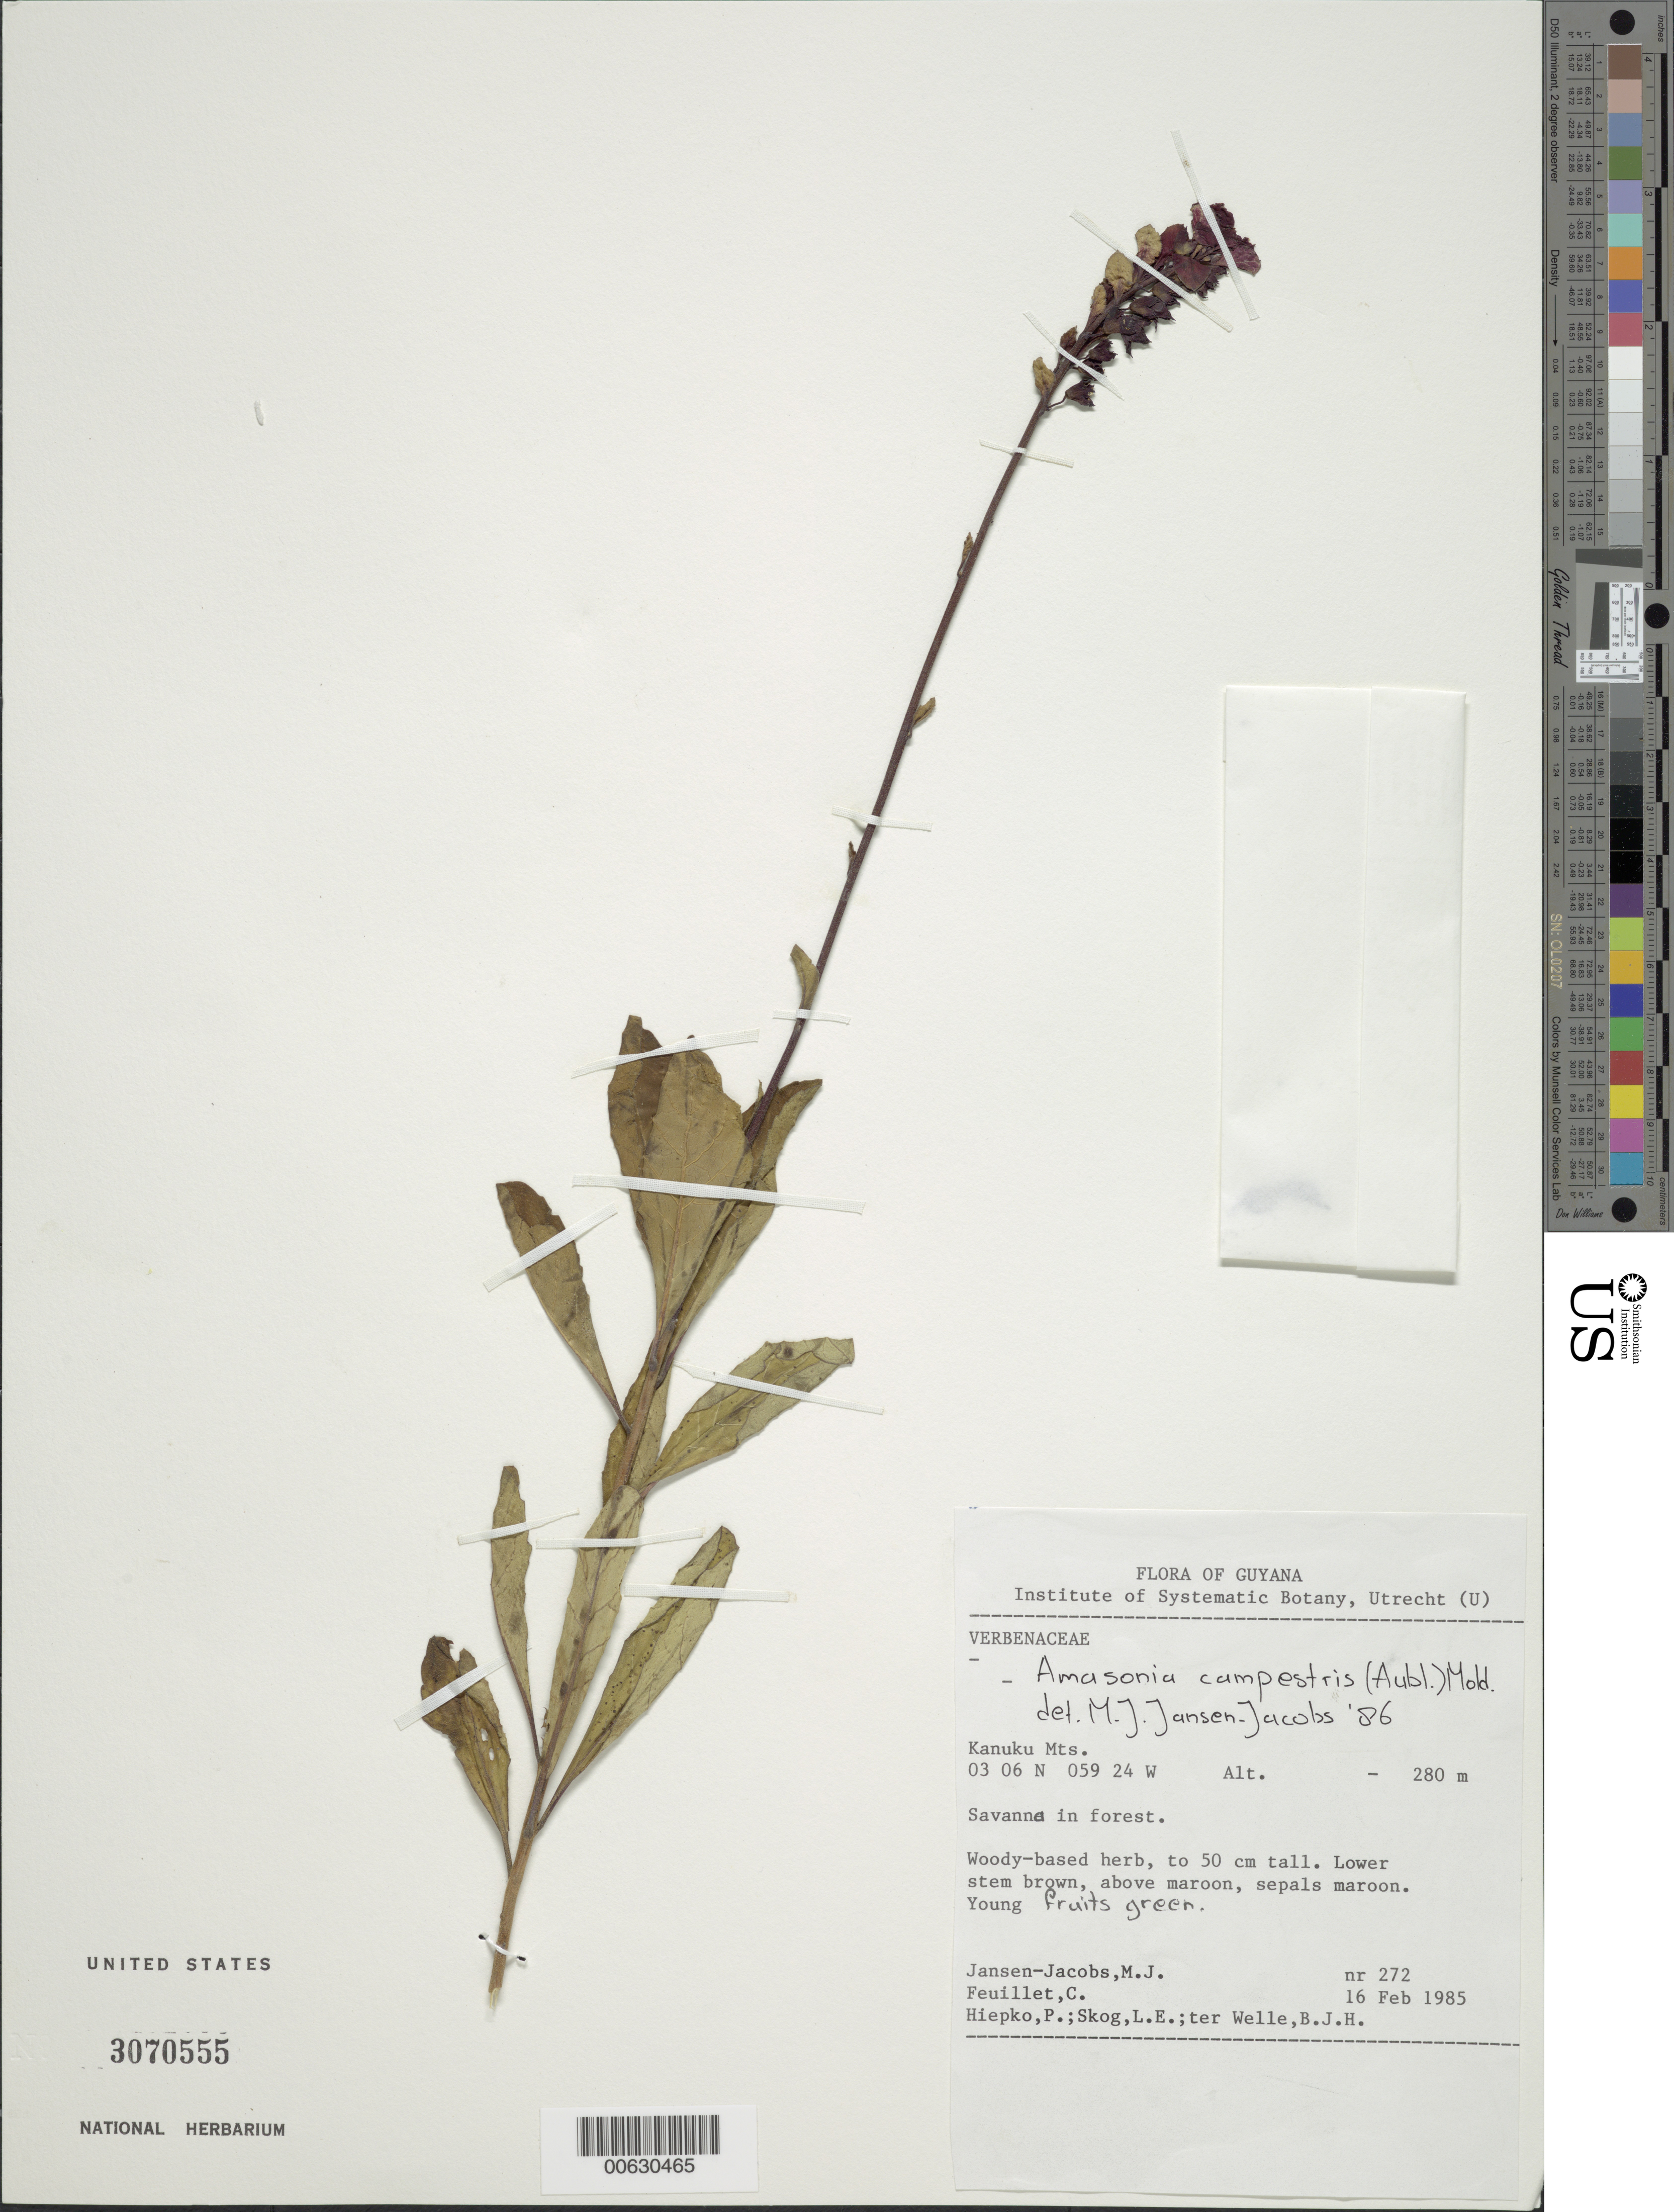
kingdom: Plantae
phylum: Tracheophyta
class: Magnoliopsida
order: Lamiales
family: Lamiaceae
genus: Amasonia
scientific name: Amasonia campestris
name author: (Aubl.) Moldenke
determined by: Jansen-Jacobs, M. J., (U), Nationaal Herbarium Nederland, Utrecht University branch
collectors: M. J. Jansen-Jacobs, C. Feuillet, P. H. Hiepko, L. E. Skog & B. Welle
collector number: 272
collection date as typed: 16-Feb-85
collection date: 1985-02-16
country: Guyana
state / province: U. Takutu-U. Essequibo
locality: Kanuku Mts.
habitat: Savanna in forest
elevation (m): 280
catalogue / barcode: US 3070555